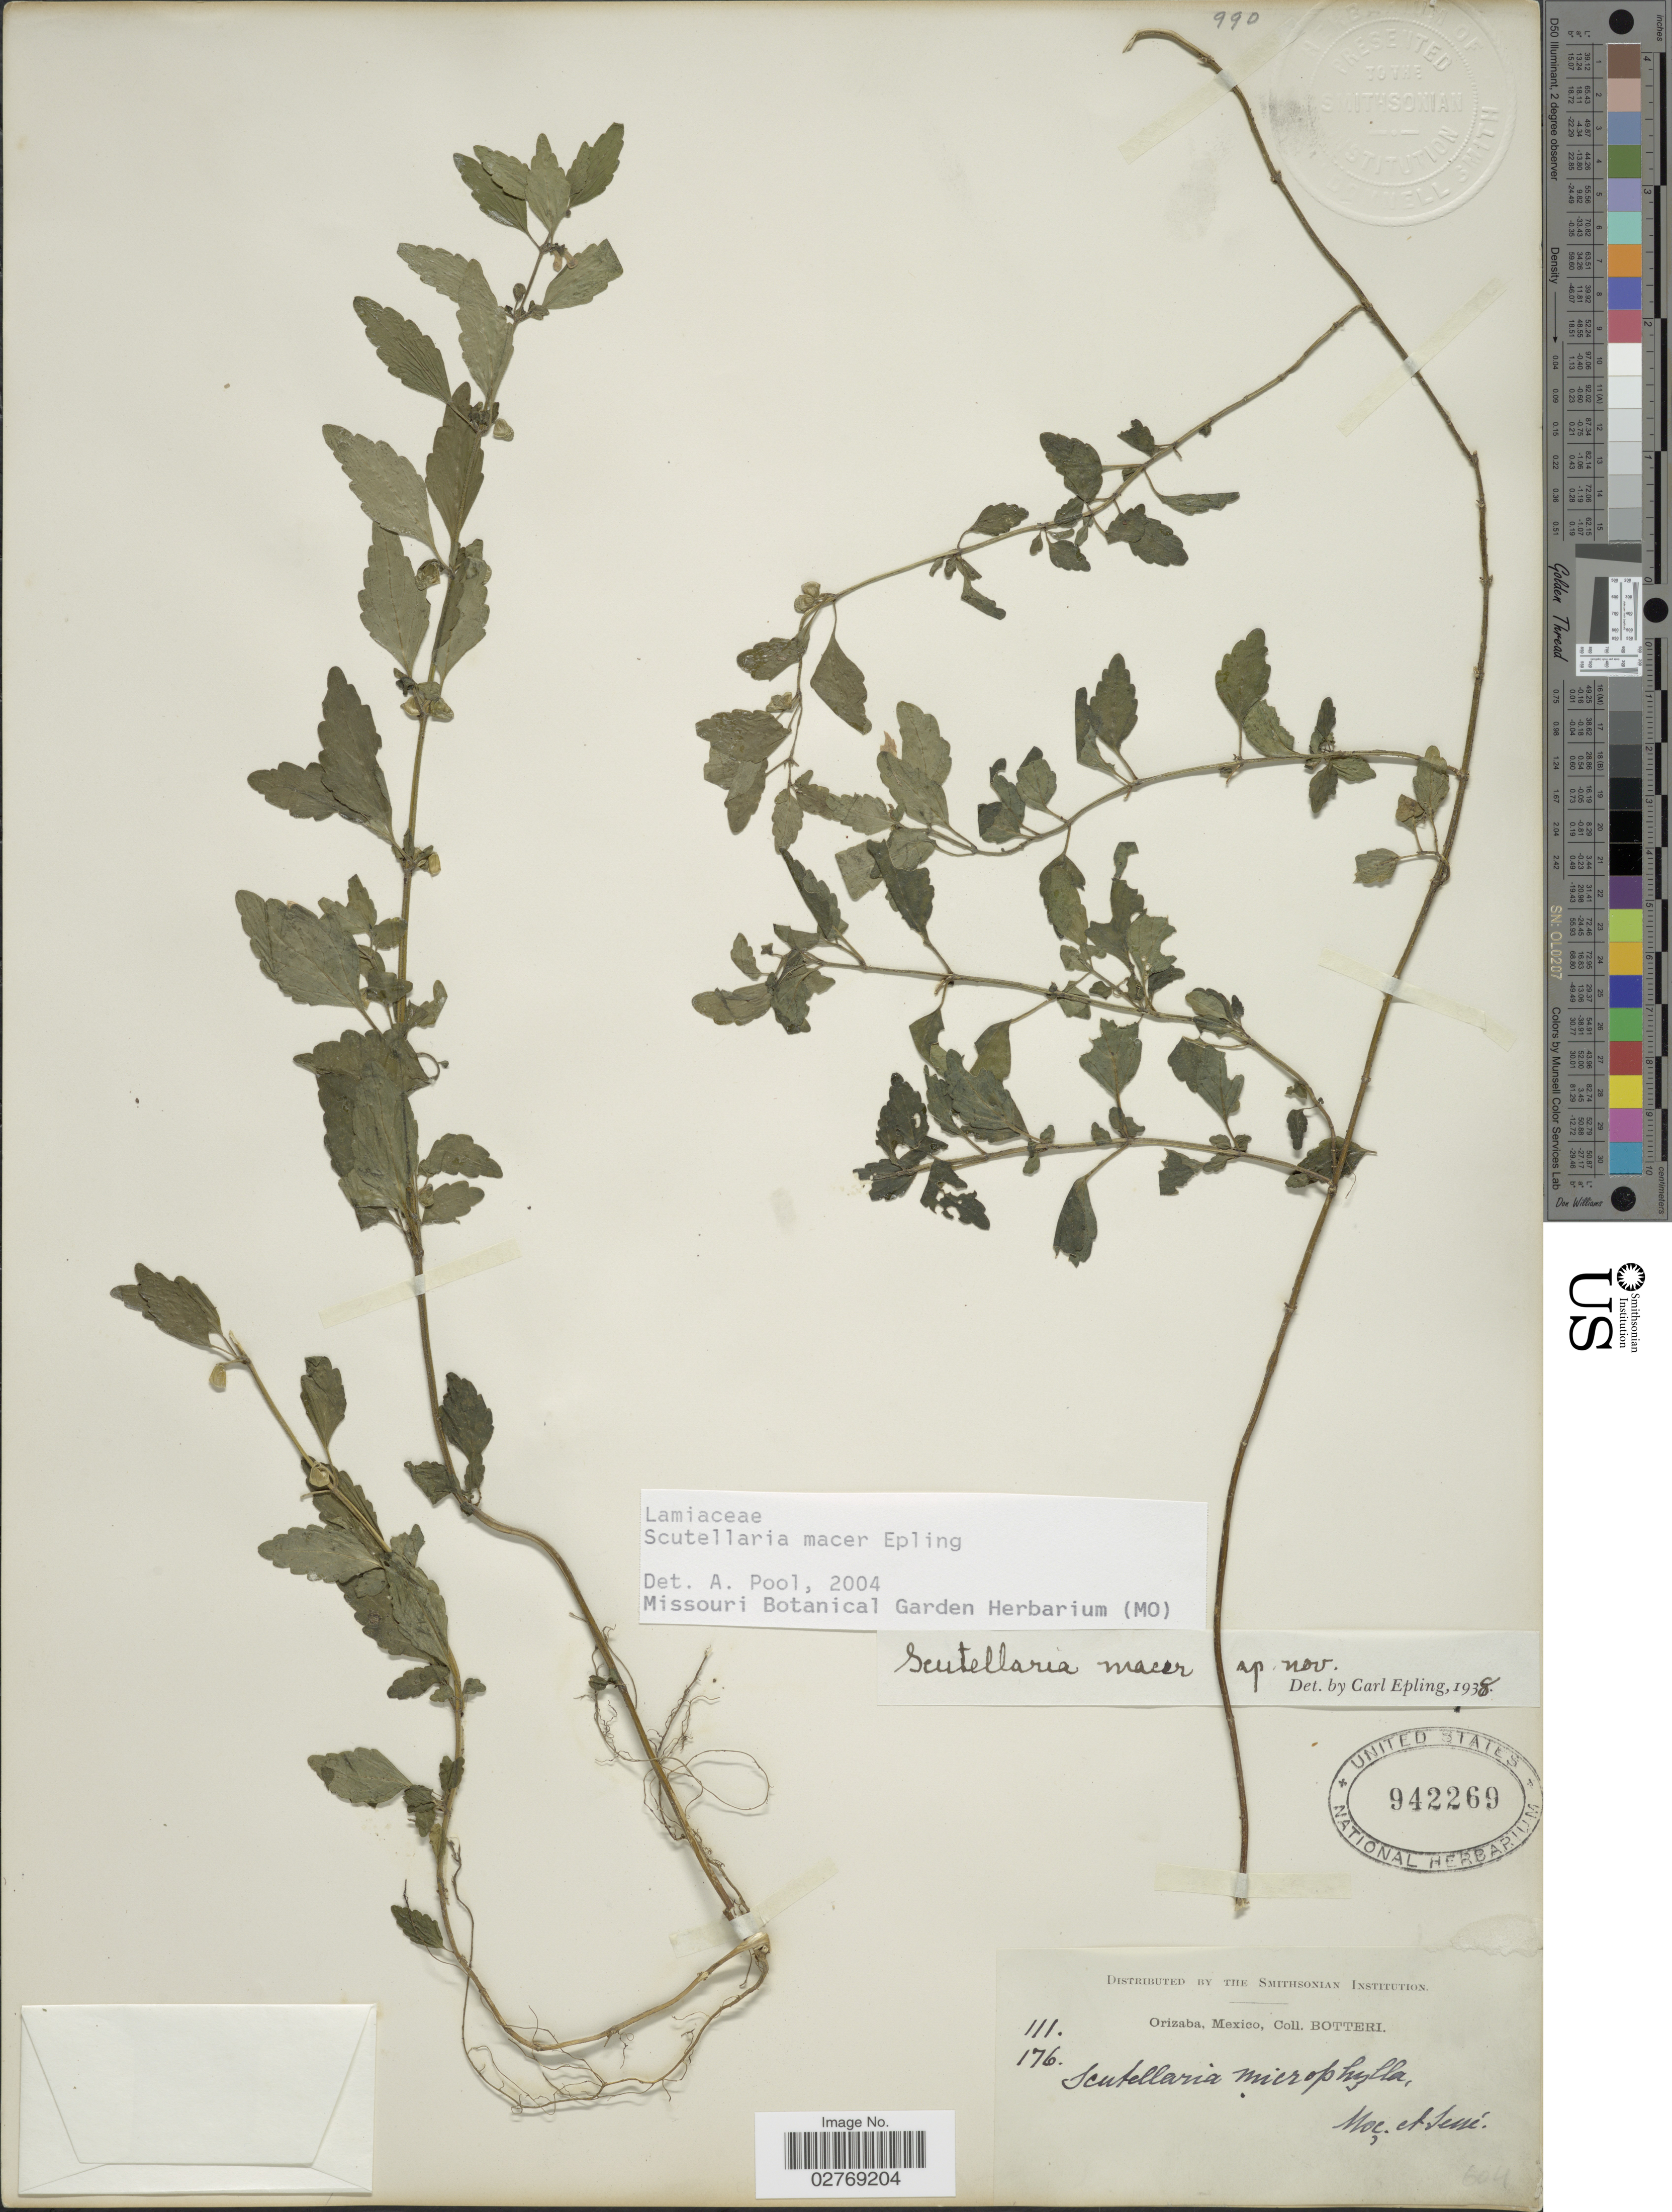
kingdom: Plantae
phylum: Tracheophyta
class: Magnoliopsida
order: Lamiales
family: Lamiaceae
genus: Scutellaria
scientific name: Scutellaria macer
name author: Epling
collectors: M. Botteri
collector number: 111/176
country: Mexico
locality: Orizaba.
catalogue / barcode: US 942269